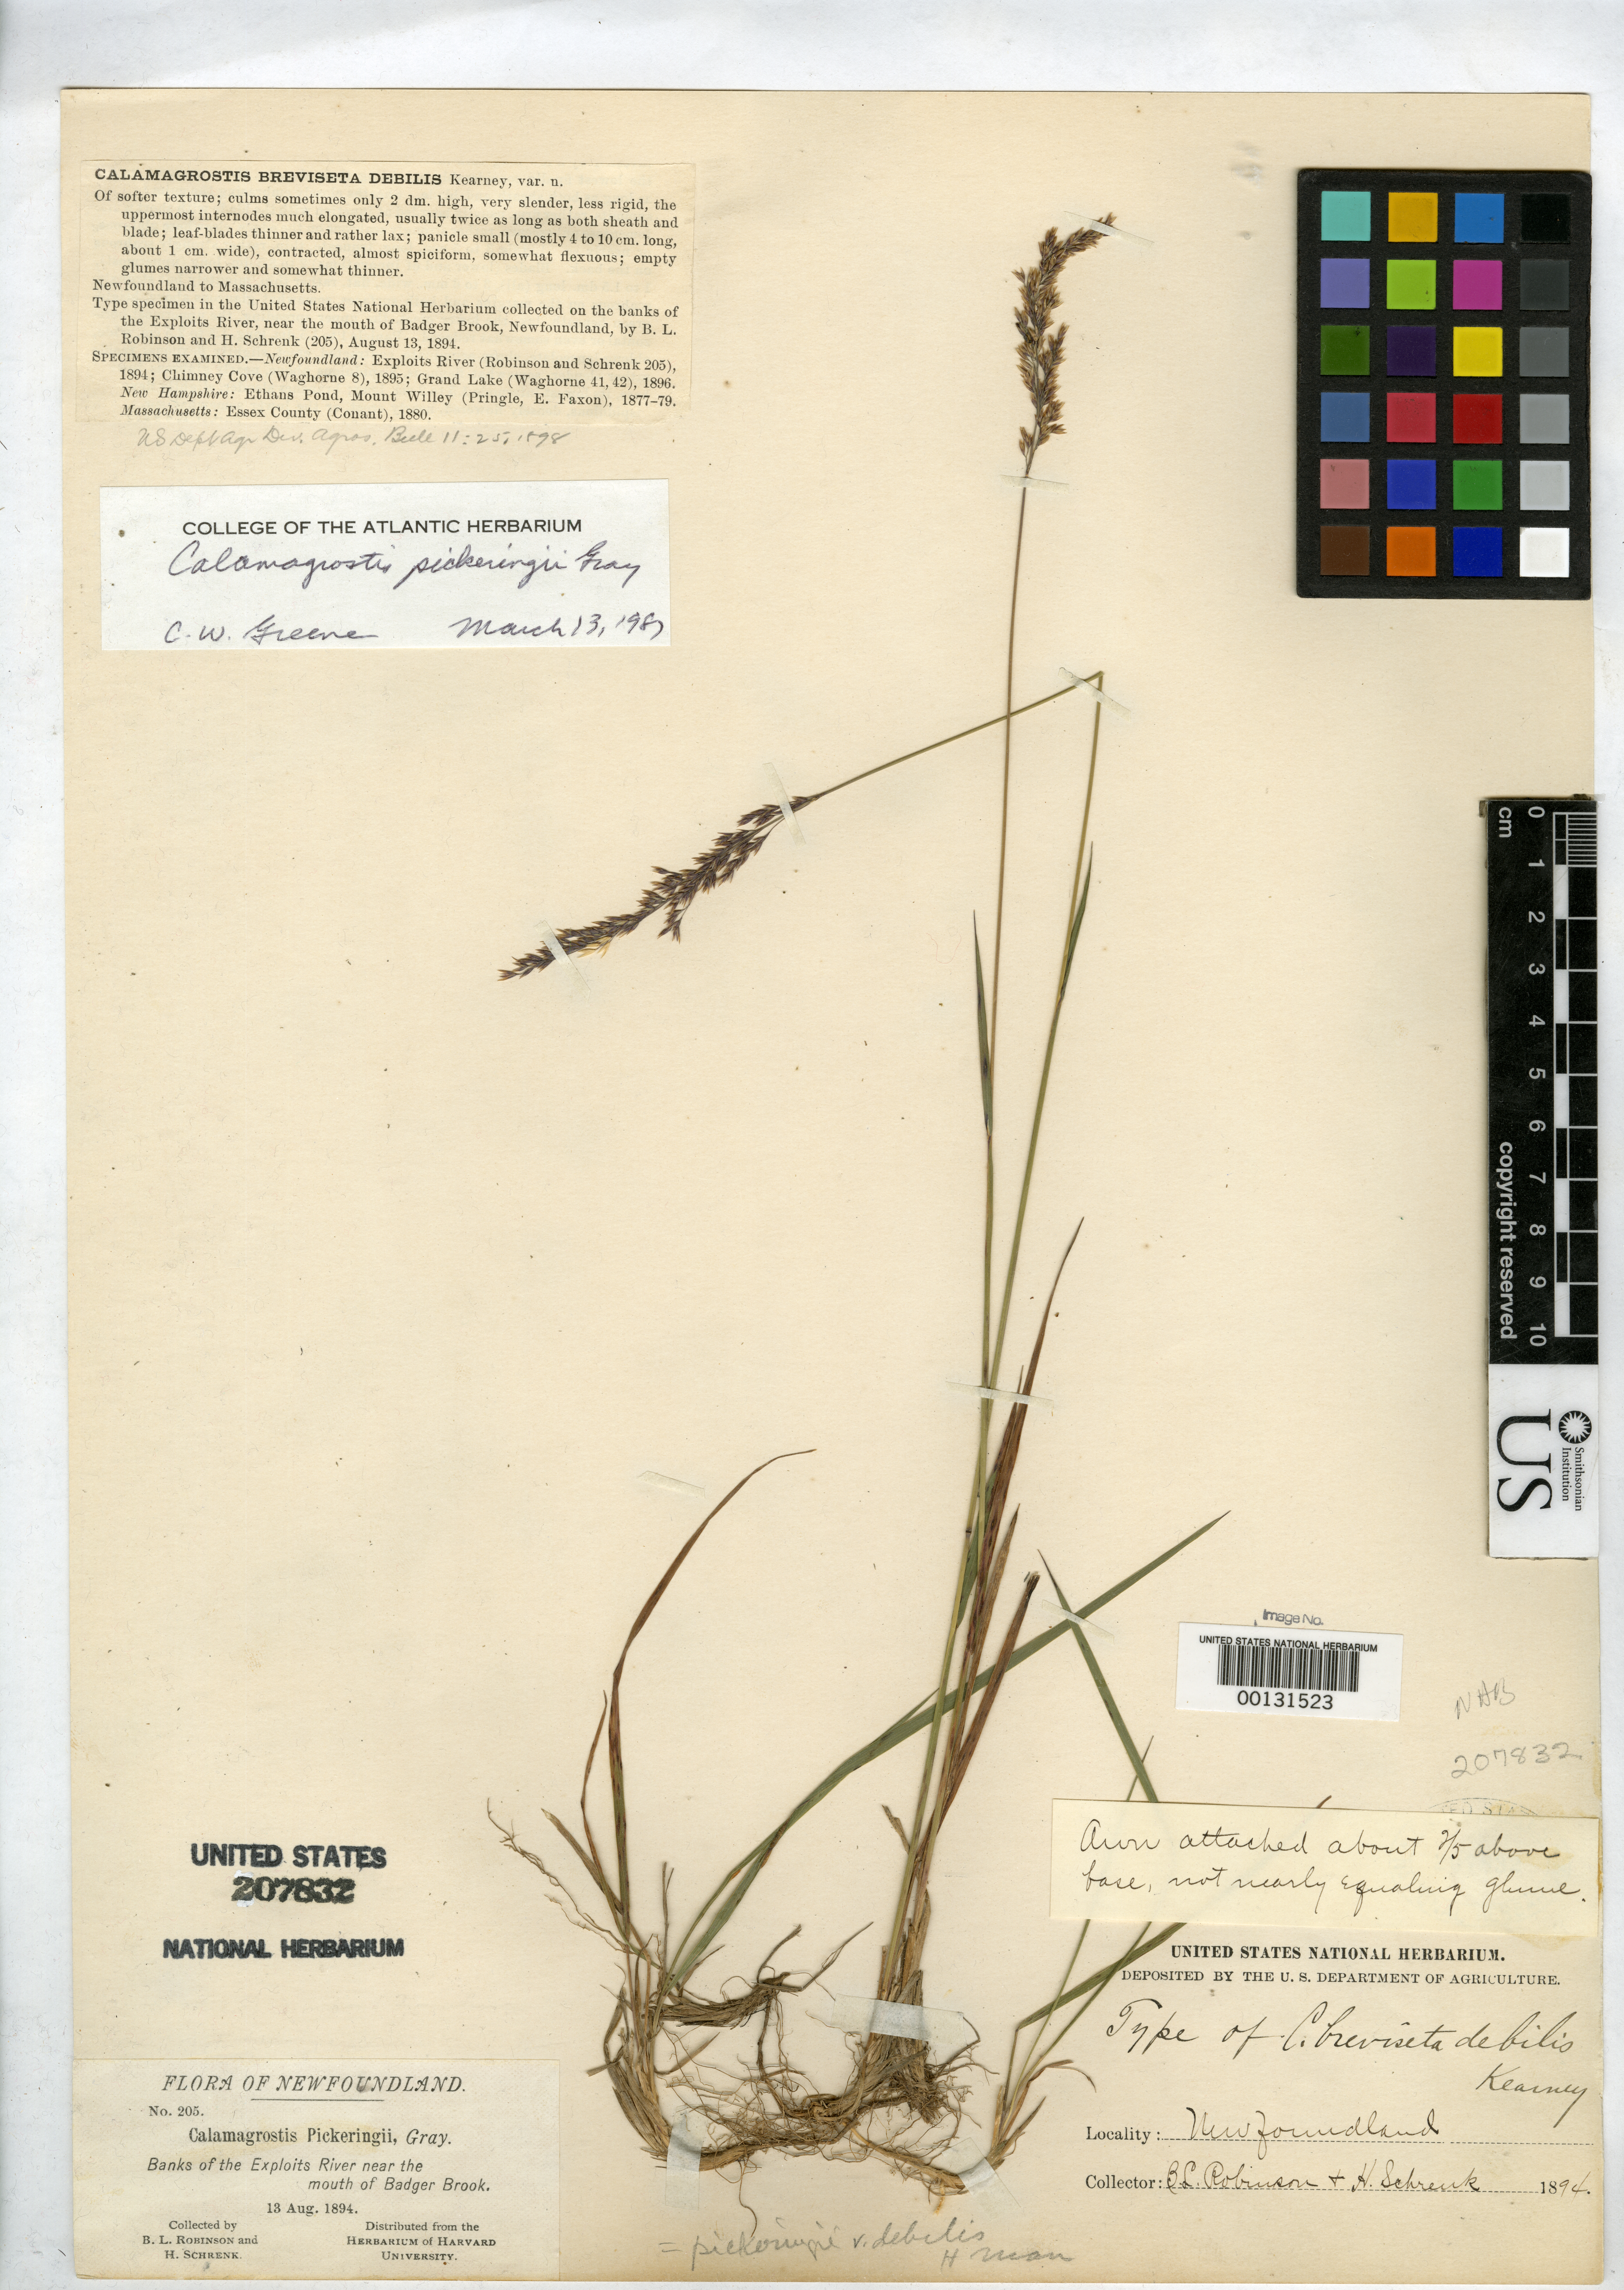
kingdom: Plantae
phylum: Tracheophyta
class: Liliopsida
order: Poales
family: Poaceae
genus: Calamagrostis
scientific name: Calamagrostis breviseta var. debilis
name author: Kearney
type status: Holotype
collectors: B. L. Robinson & H. v. Schrenk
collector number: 205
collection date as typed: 13 Aug 1894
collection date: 1894-08-13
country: Canada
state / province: Newfoundland and Labrador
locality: Banks of the Exploits River near the mouth of Badger Brook.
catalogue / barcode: US 207832